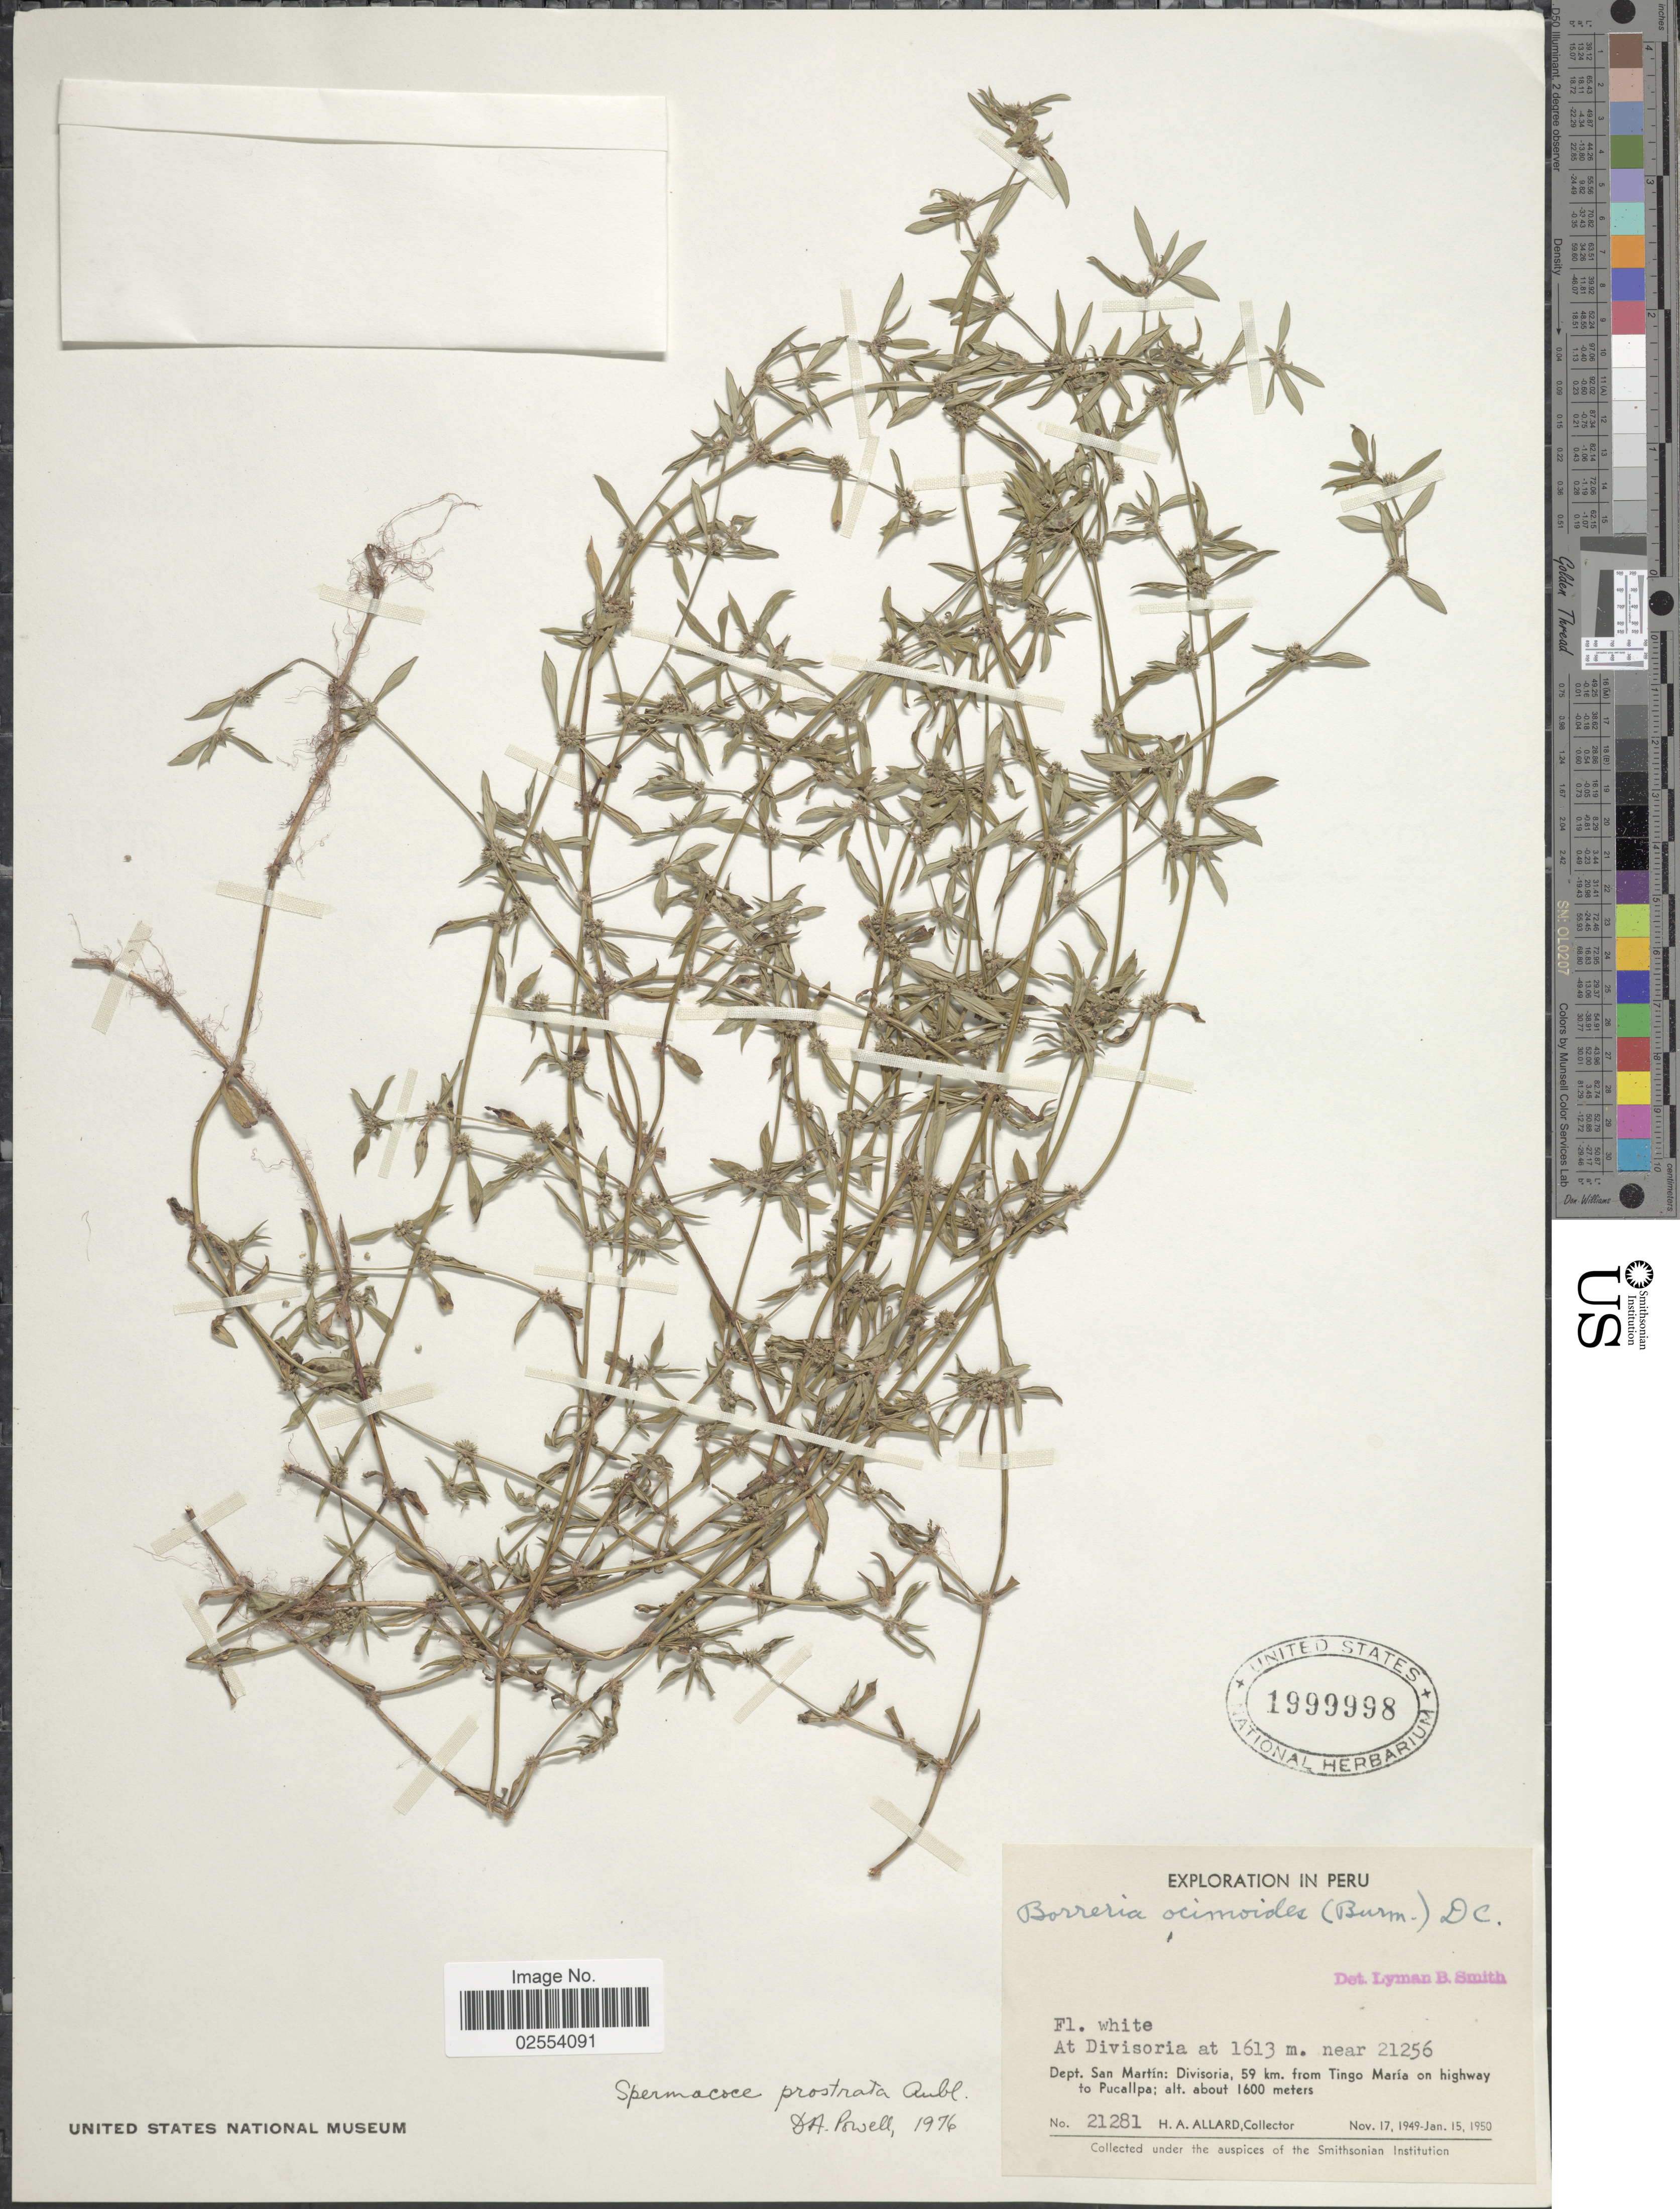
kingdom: Plantae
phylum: Tracheophyta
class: Magnoliopsida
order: Gentianales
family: Rubiaceae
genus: Spermacoce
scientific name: Spermacoce prostrata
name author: Aubl.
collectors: H. A. Allard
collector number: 21281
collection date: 1949-11-17/1950-01-15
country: Peru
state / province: San Martín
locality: At Divisoria at 1613 m near 21256, Dept. San Martín: Divisoria, 59 km from Tingo María on highway to Pucallpa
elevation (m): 1600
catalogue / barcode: US 1999998